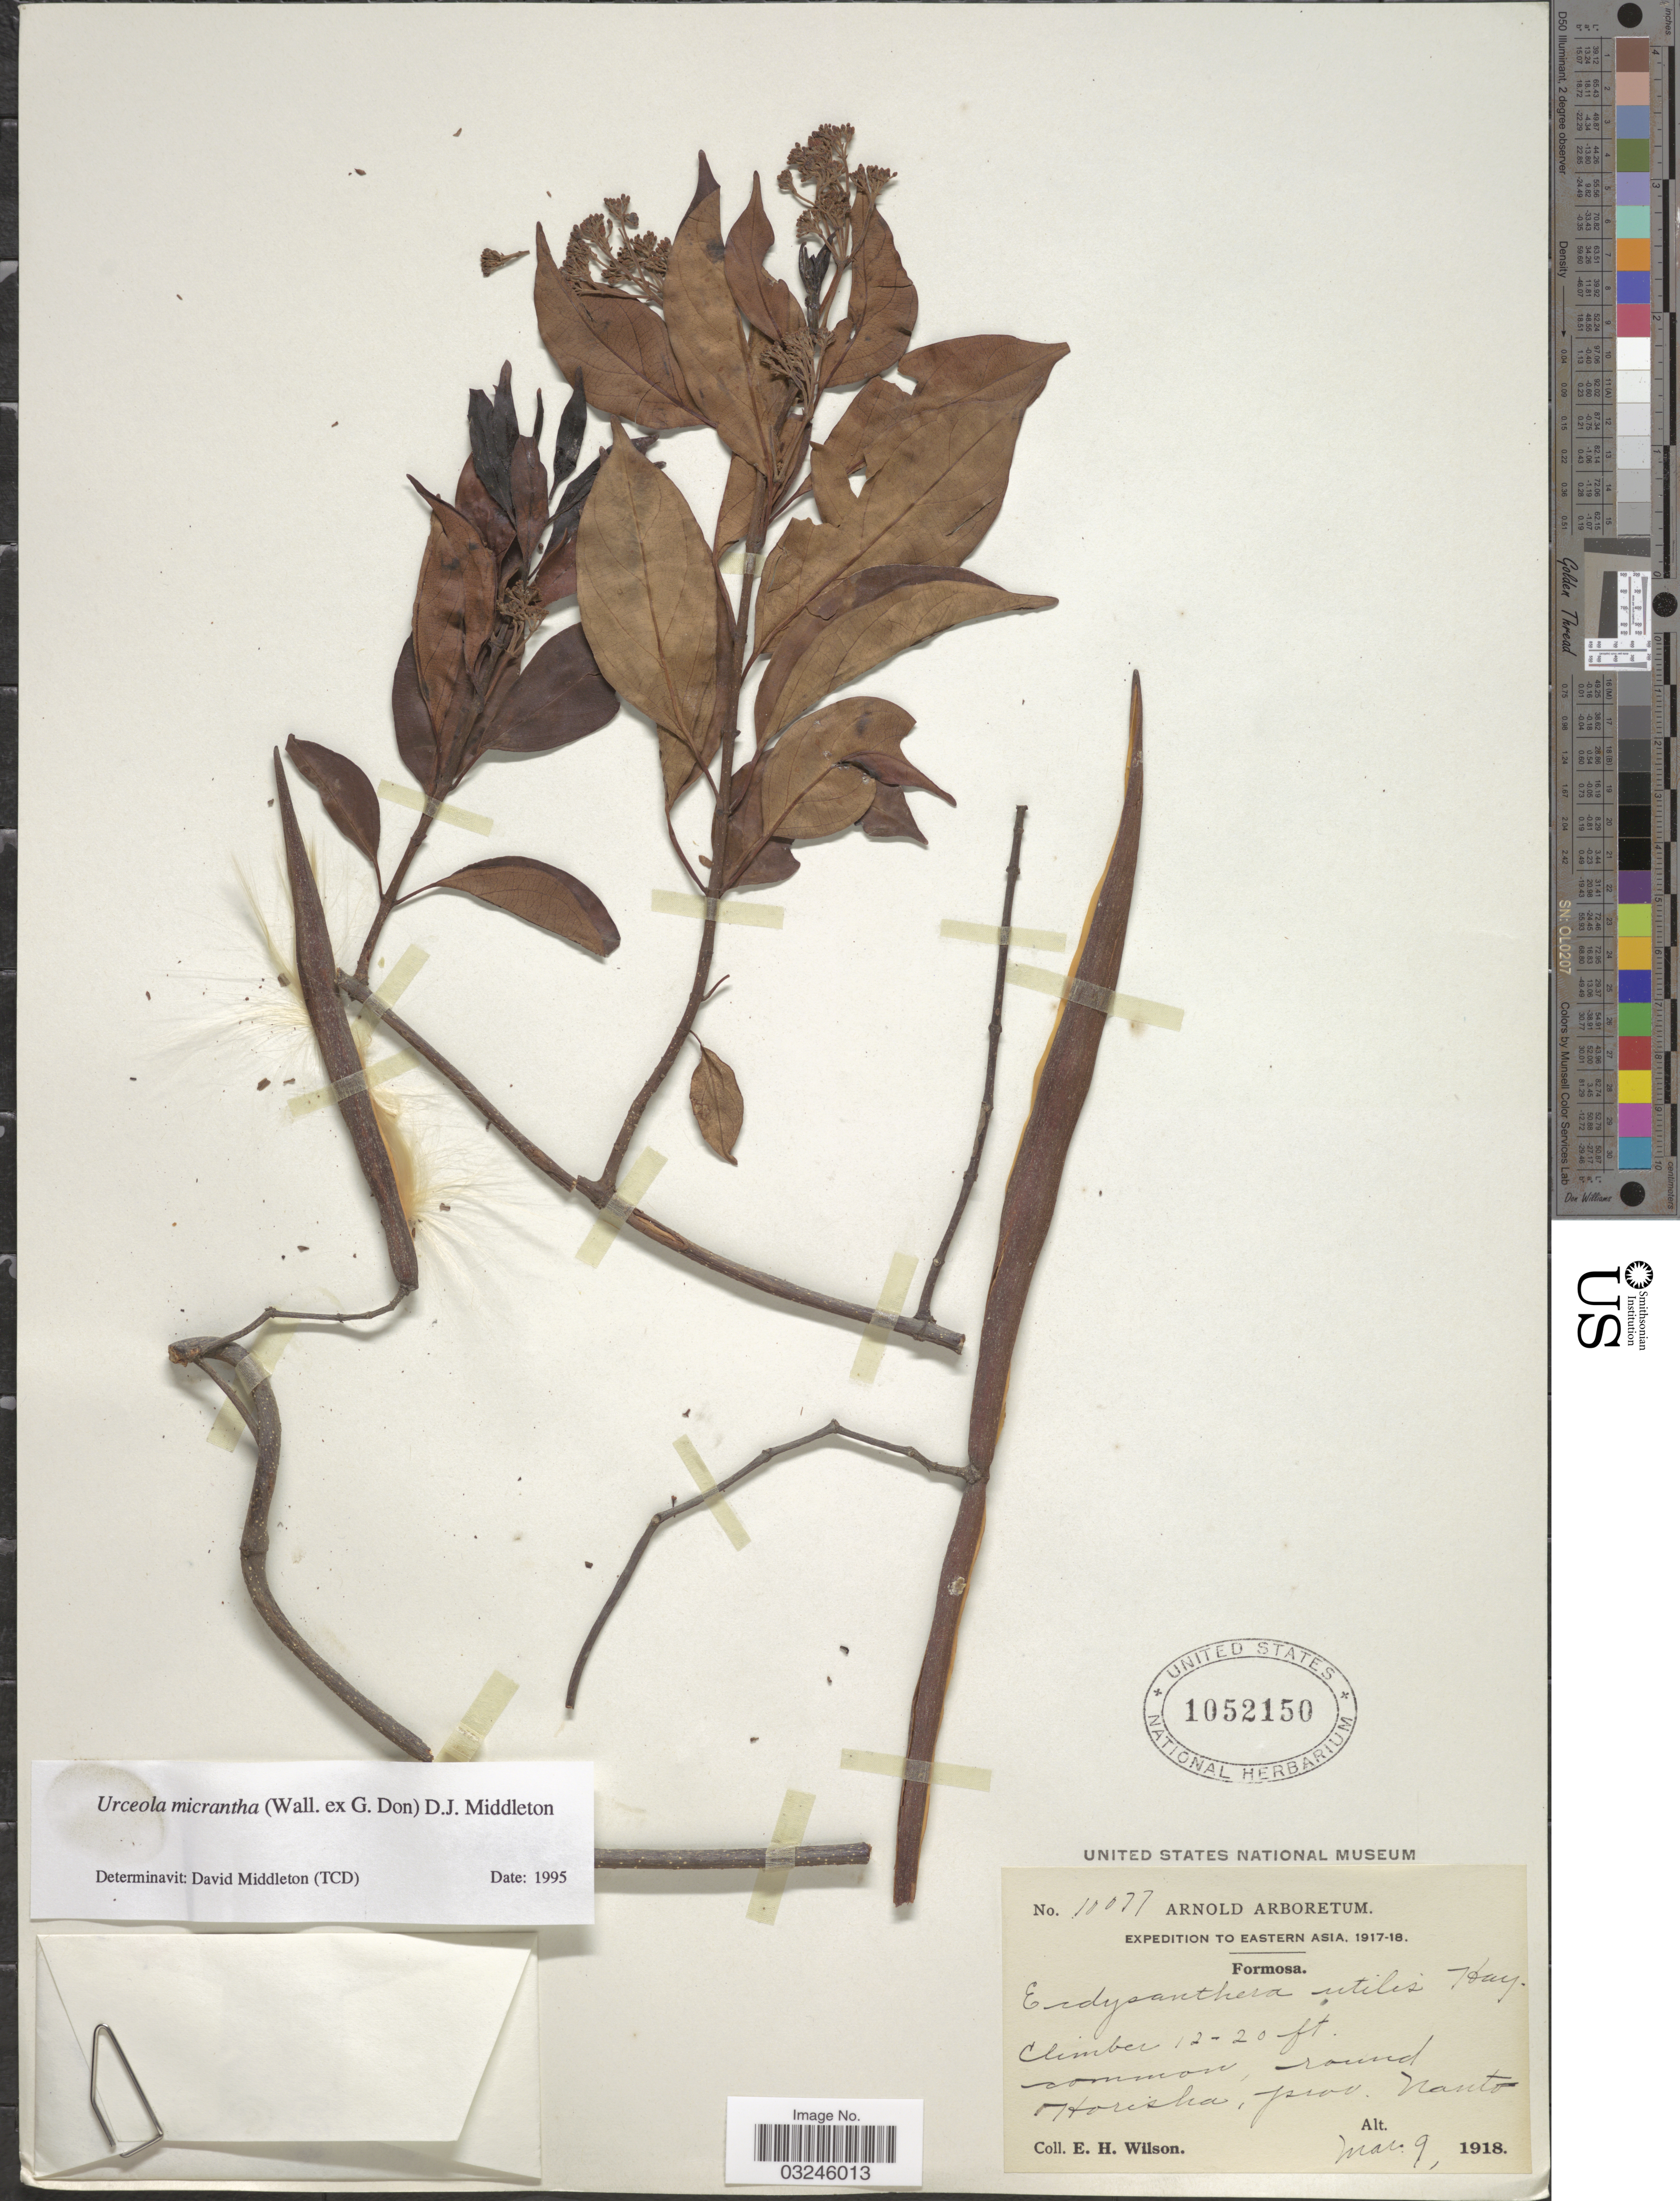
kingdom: Plantae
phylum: Tracheophyta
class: Magnoliopsida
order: Gentianales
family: Apocynaceae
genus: Urceola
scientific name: Urceola micrantha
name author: (Wall. ex G. Don) Mabb.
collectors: E. Wilson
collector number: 10077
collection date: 1918-03-09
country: Taiwan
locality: Eastern Asia, Formosa, round Horisha, prov. Nanto.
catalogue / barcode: US 1052150